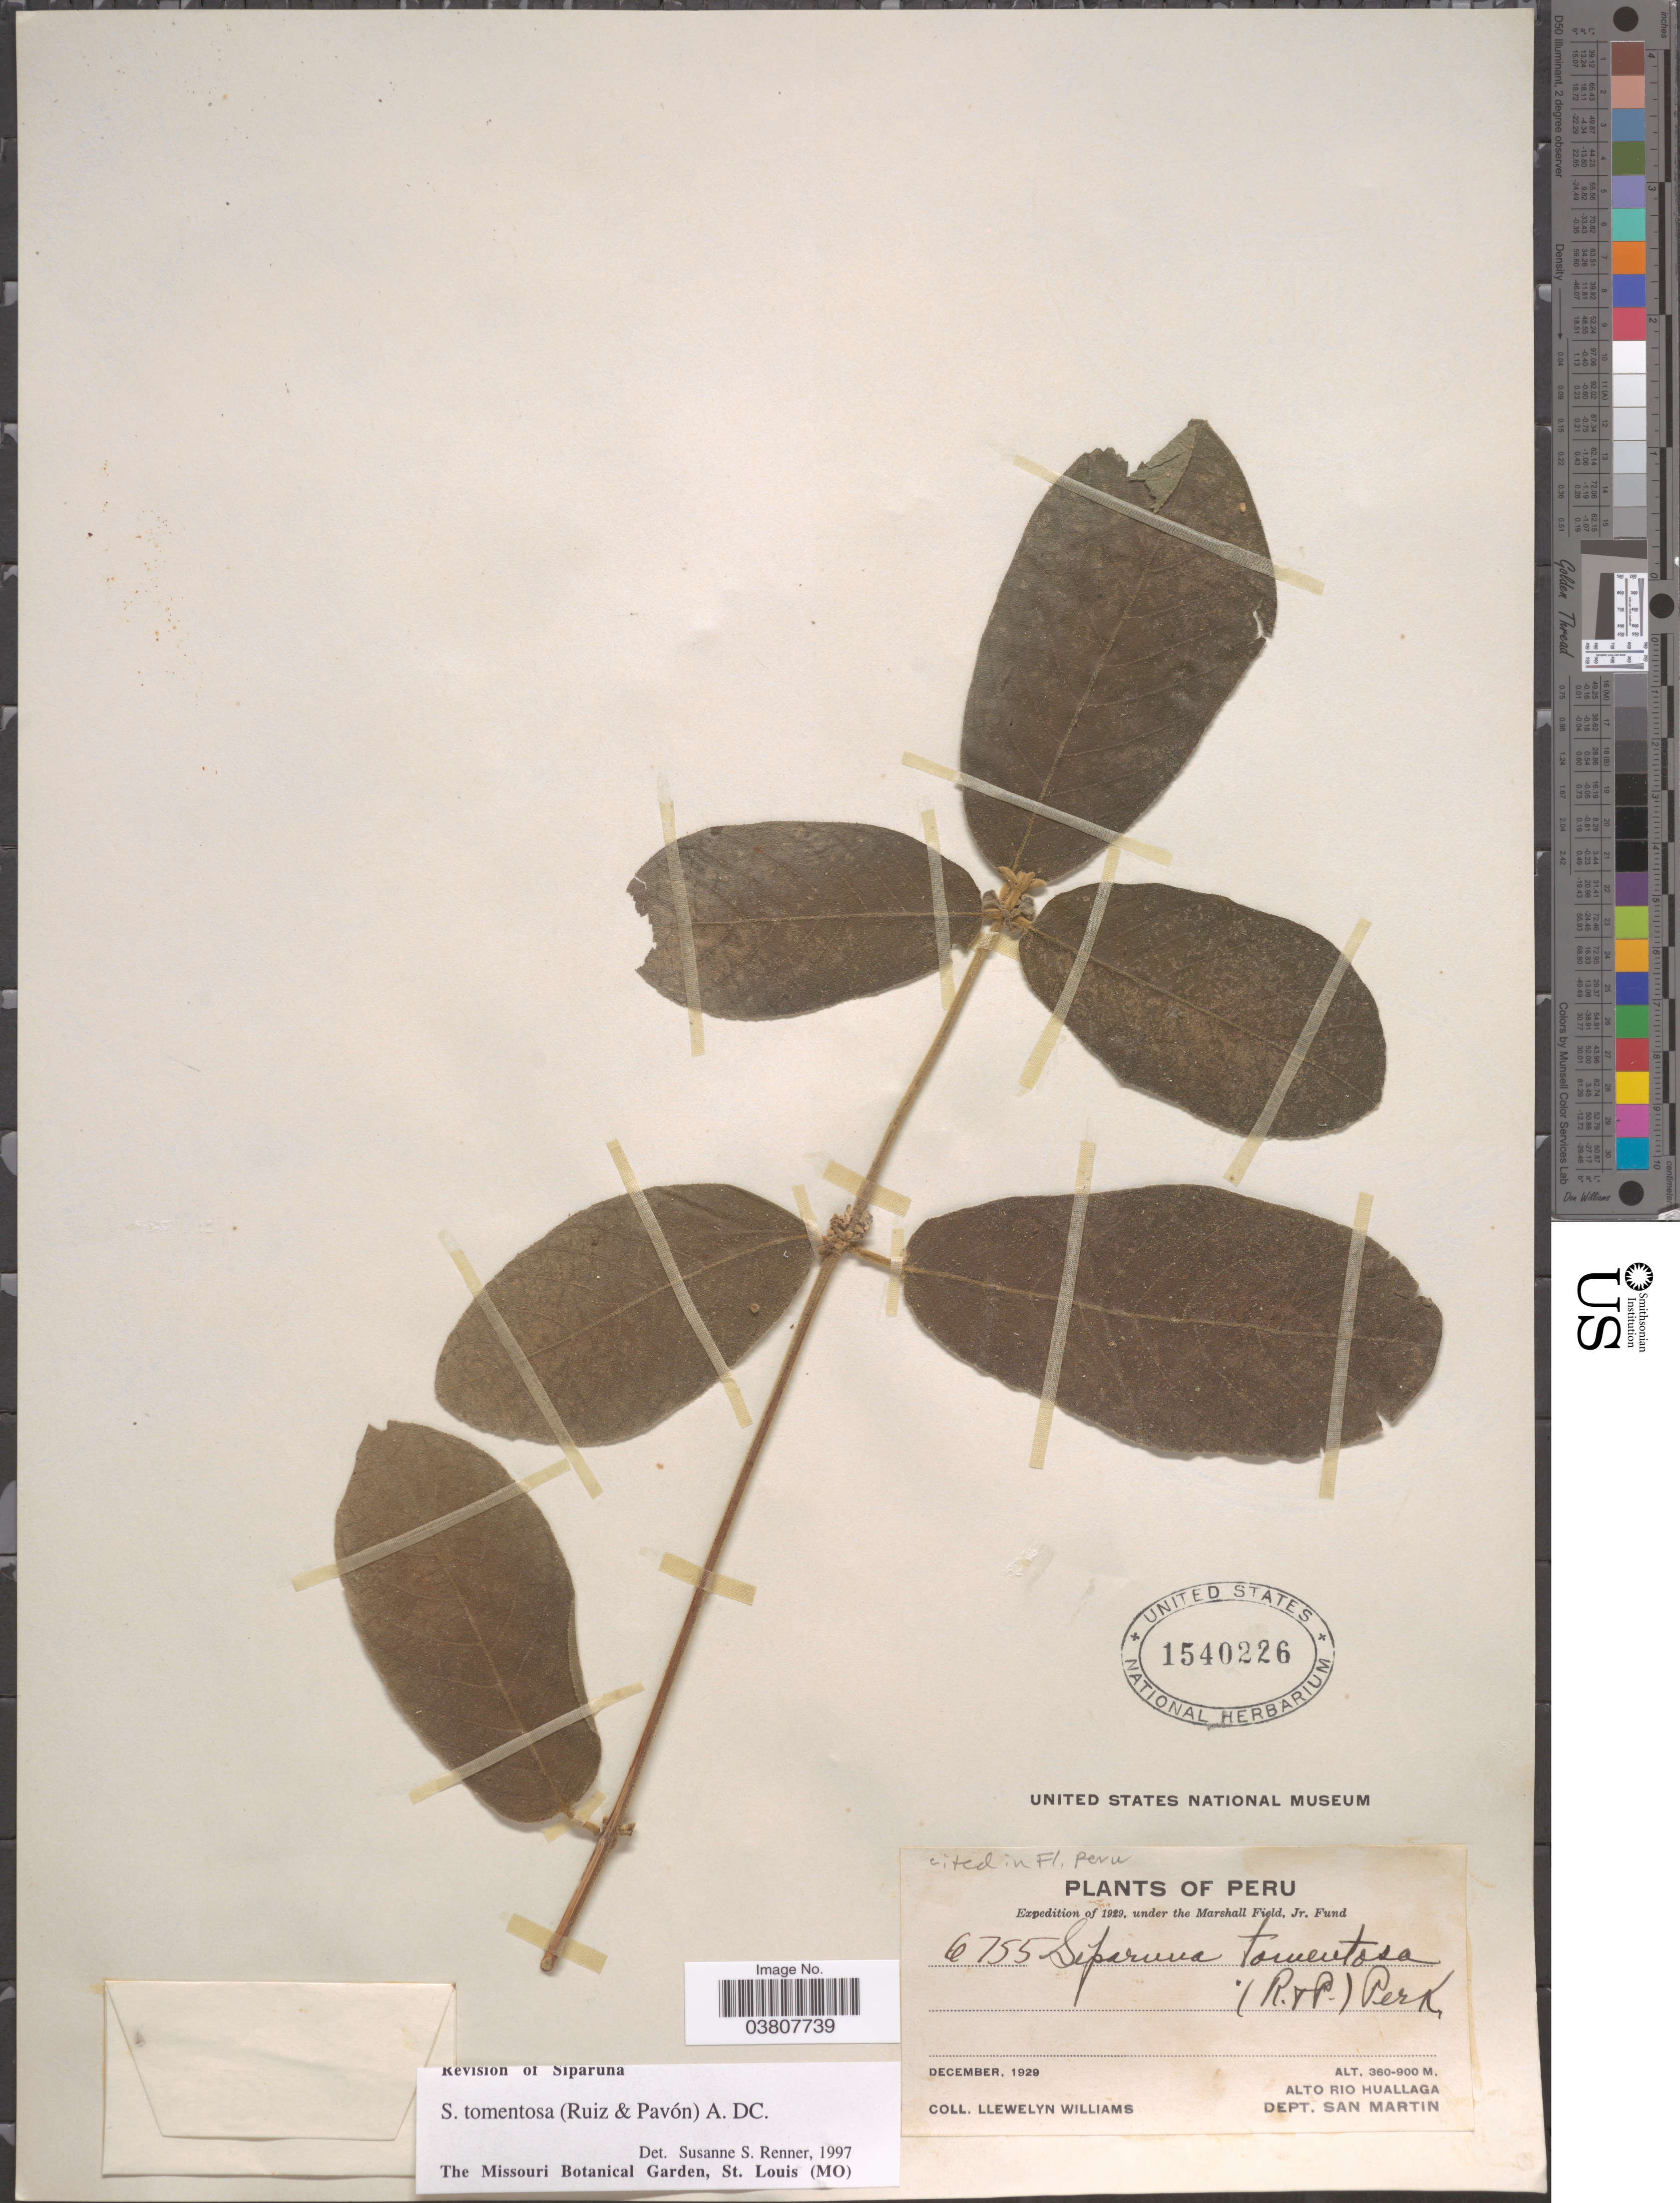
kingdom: Plantae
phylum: Tracheophyta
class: Magnoliopsida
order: Laurales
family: Siparunaceae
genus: Siparuna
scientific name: Siparuna tomentosa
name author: Perkins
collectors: Ll. Williams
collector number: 6755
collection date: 1929-12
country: Peru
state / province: San Martín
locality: Alto Rio Huallaga. Dept. San Martin.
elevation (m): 360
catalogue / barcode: US 1540226